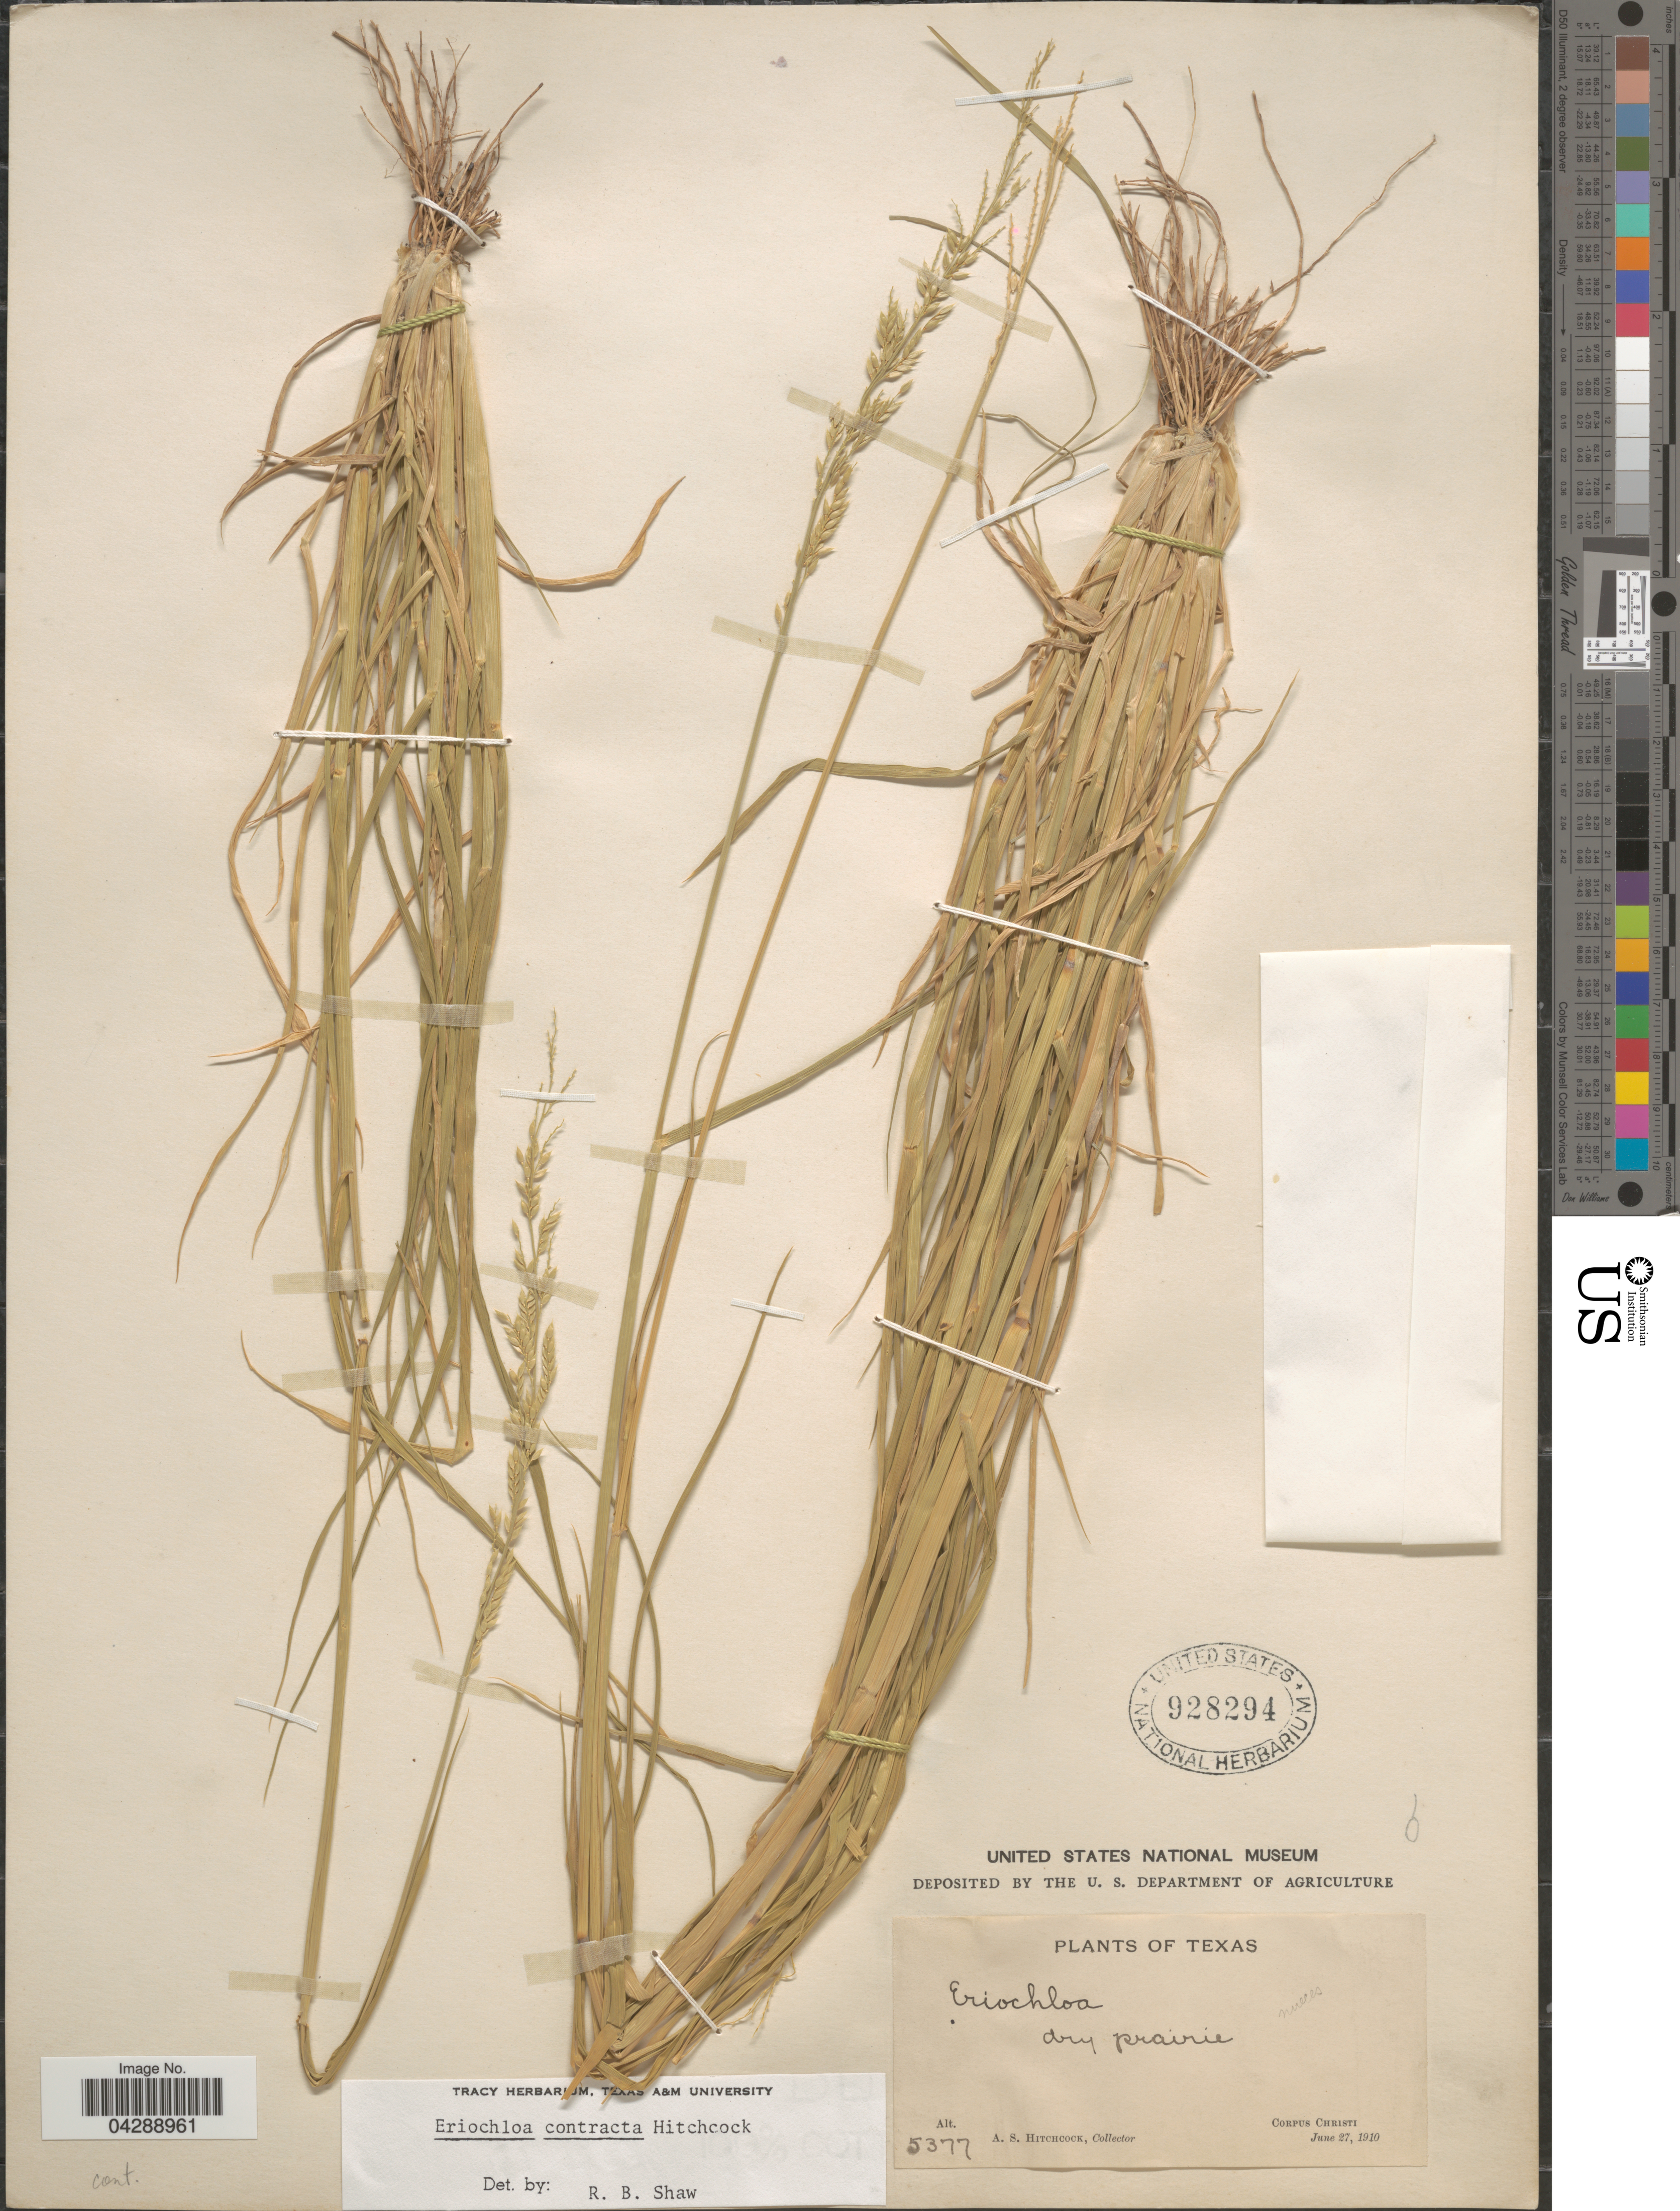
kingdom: Plantae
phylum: Tracheophyta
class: Liliopsida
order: Poales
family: Poaceae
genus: Eriochloa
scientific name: Eriochloa contracta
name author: Hitchc.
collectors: A. S. Hitchcock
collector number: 5377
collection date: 1910-06-27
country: United States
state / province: Texas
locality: Corpus Christi.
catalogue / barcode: US 928294